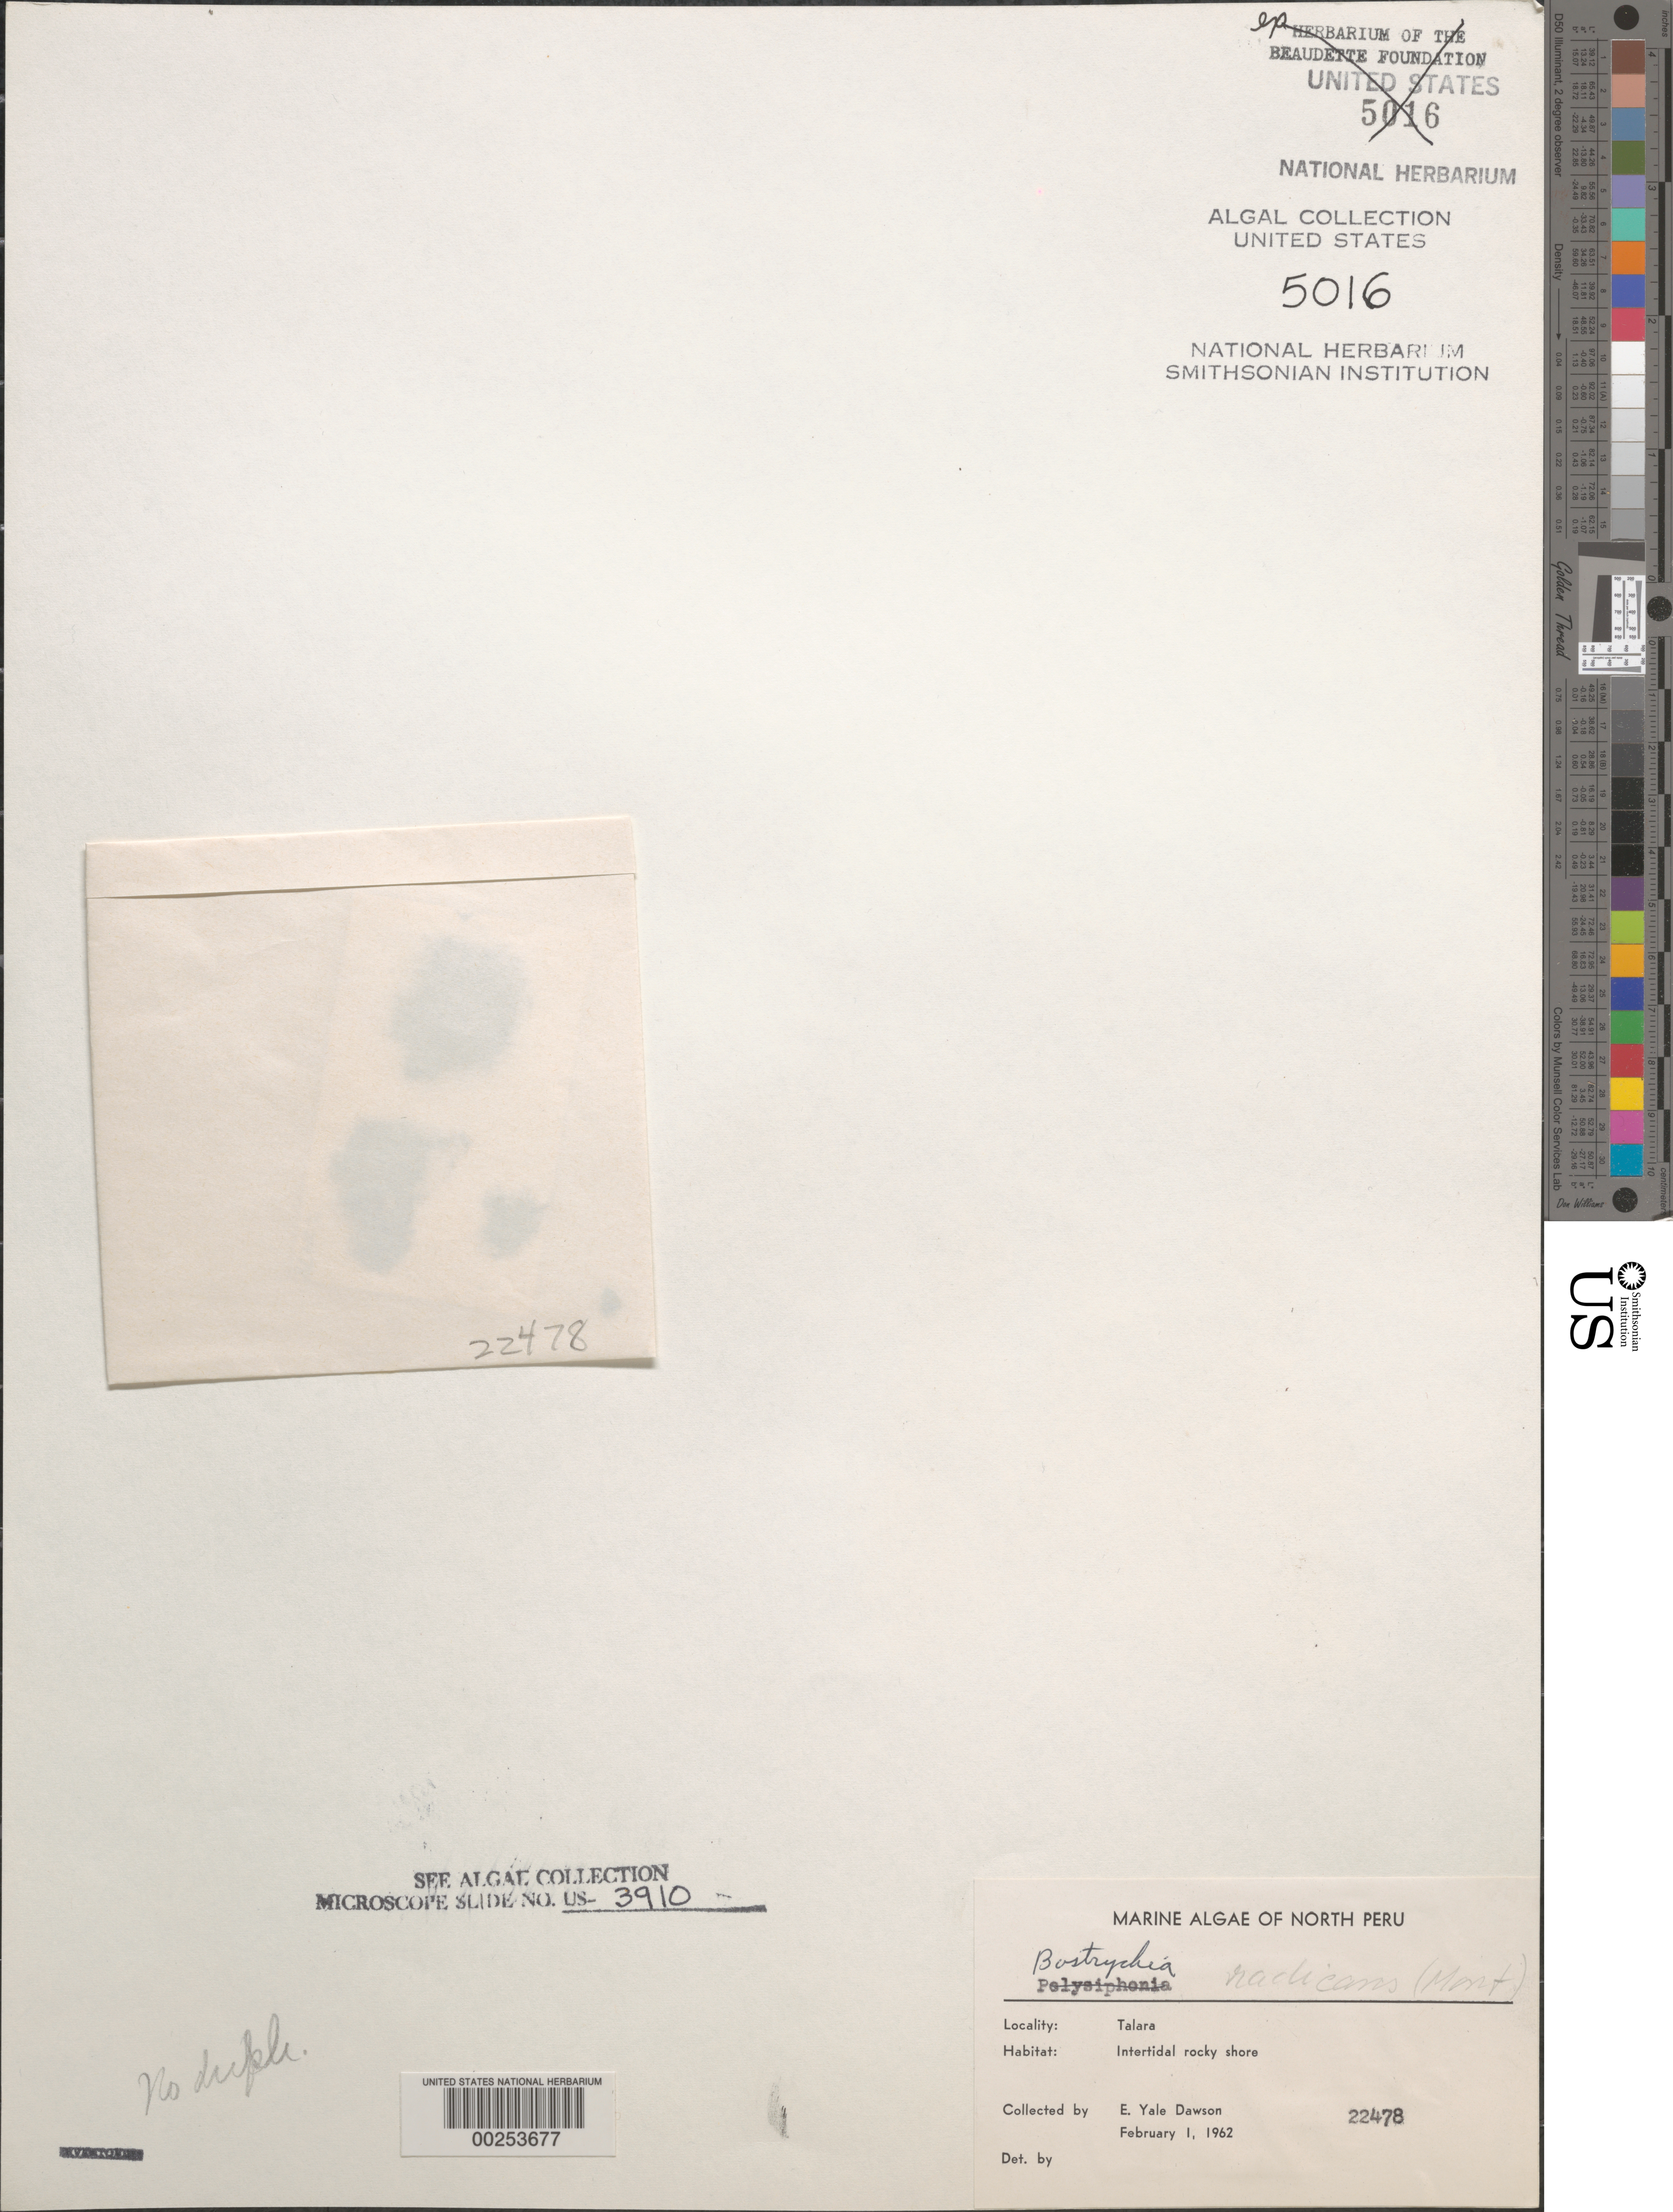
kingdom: Plantae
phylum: Rhodophyta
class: Florideophyceae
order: Ceramiales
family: Rhodomelaceae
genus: Bostrychia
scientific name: Bostrychia radicans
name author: (Mont.) Mont.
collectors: E. Y. Dawson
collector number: EYD 22478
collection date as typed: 01 Feb 1962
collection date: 1962-02-01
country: Peru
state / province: Piura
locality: Talara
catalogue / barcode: US 5016